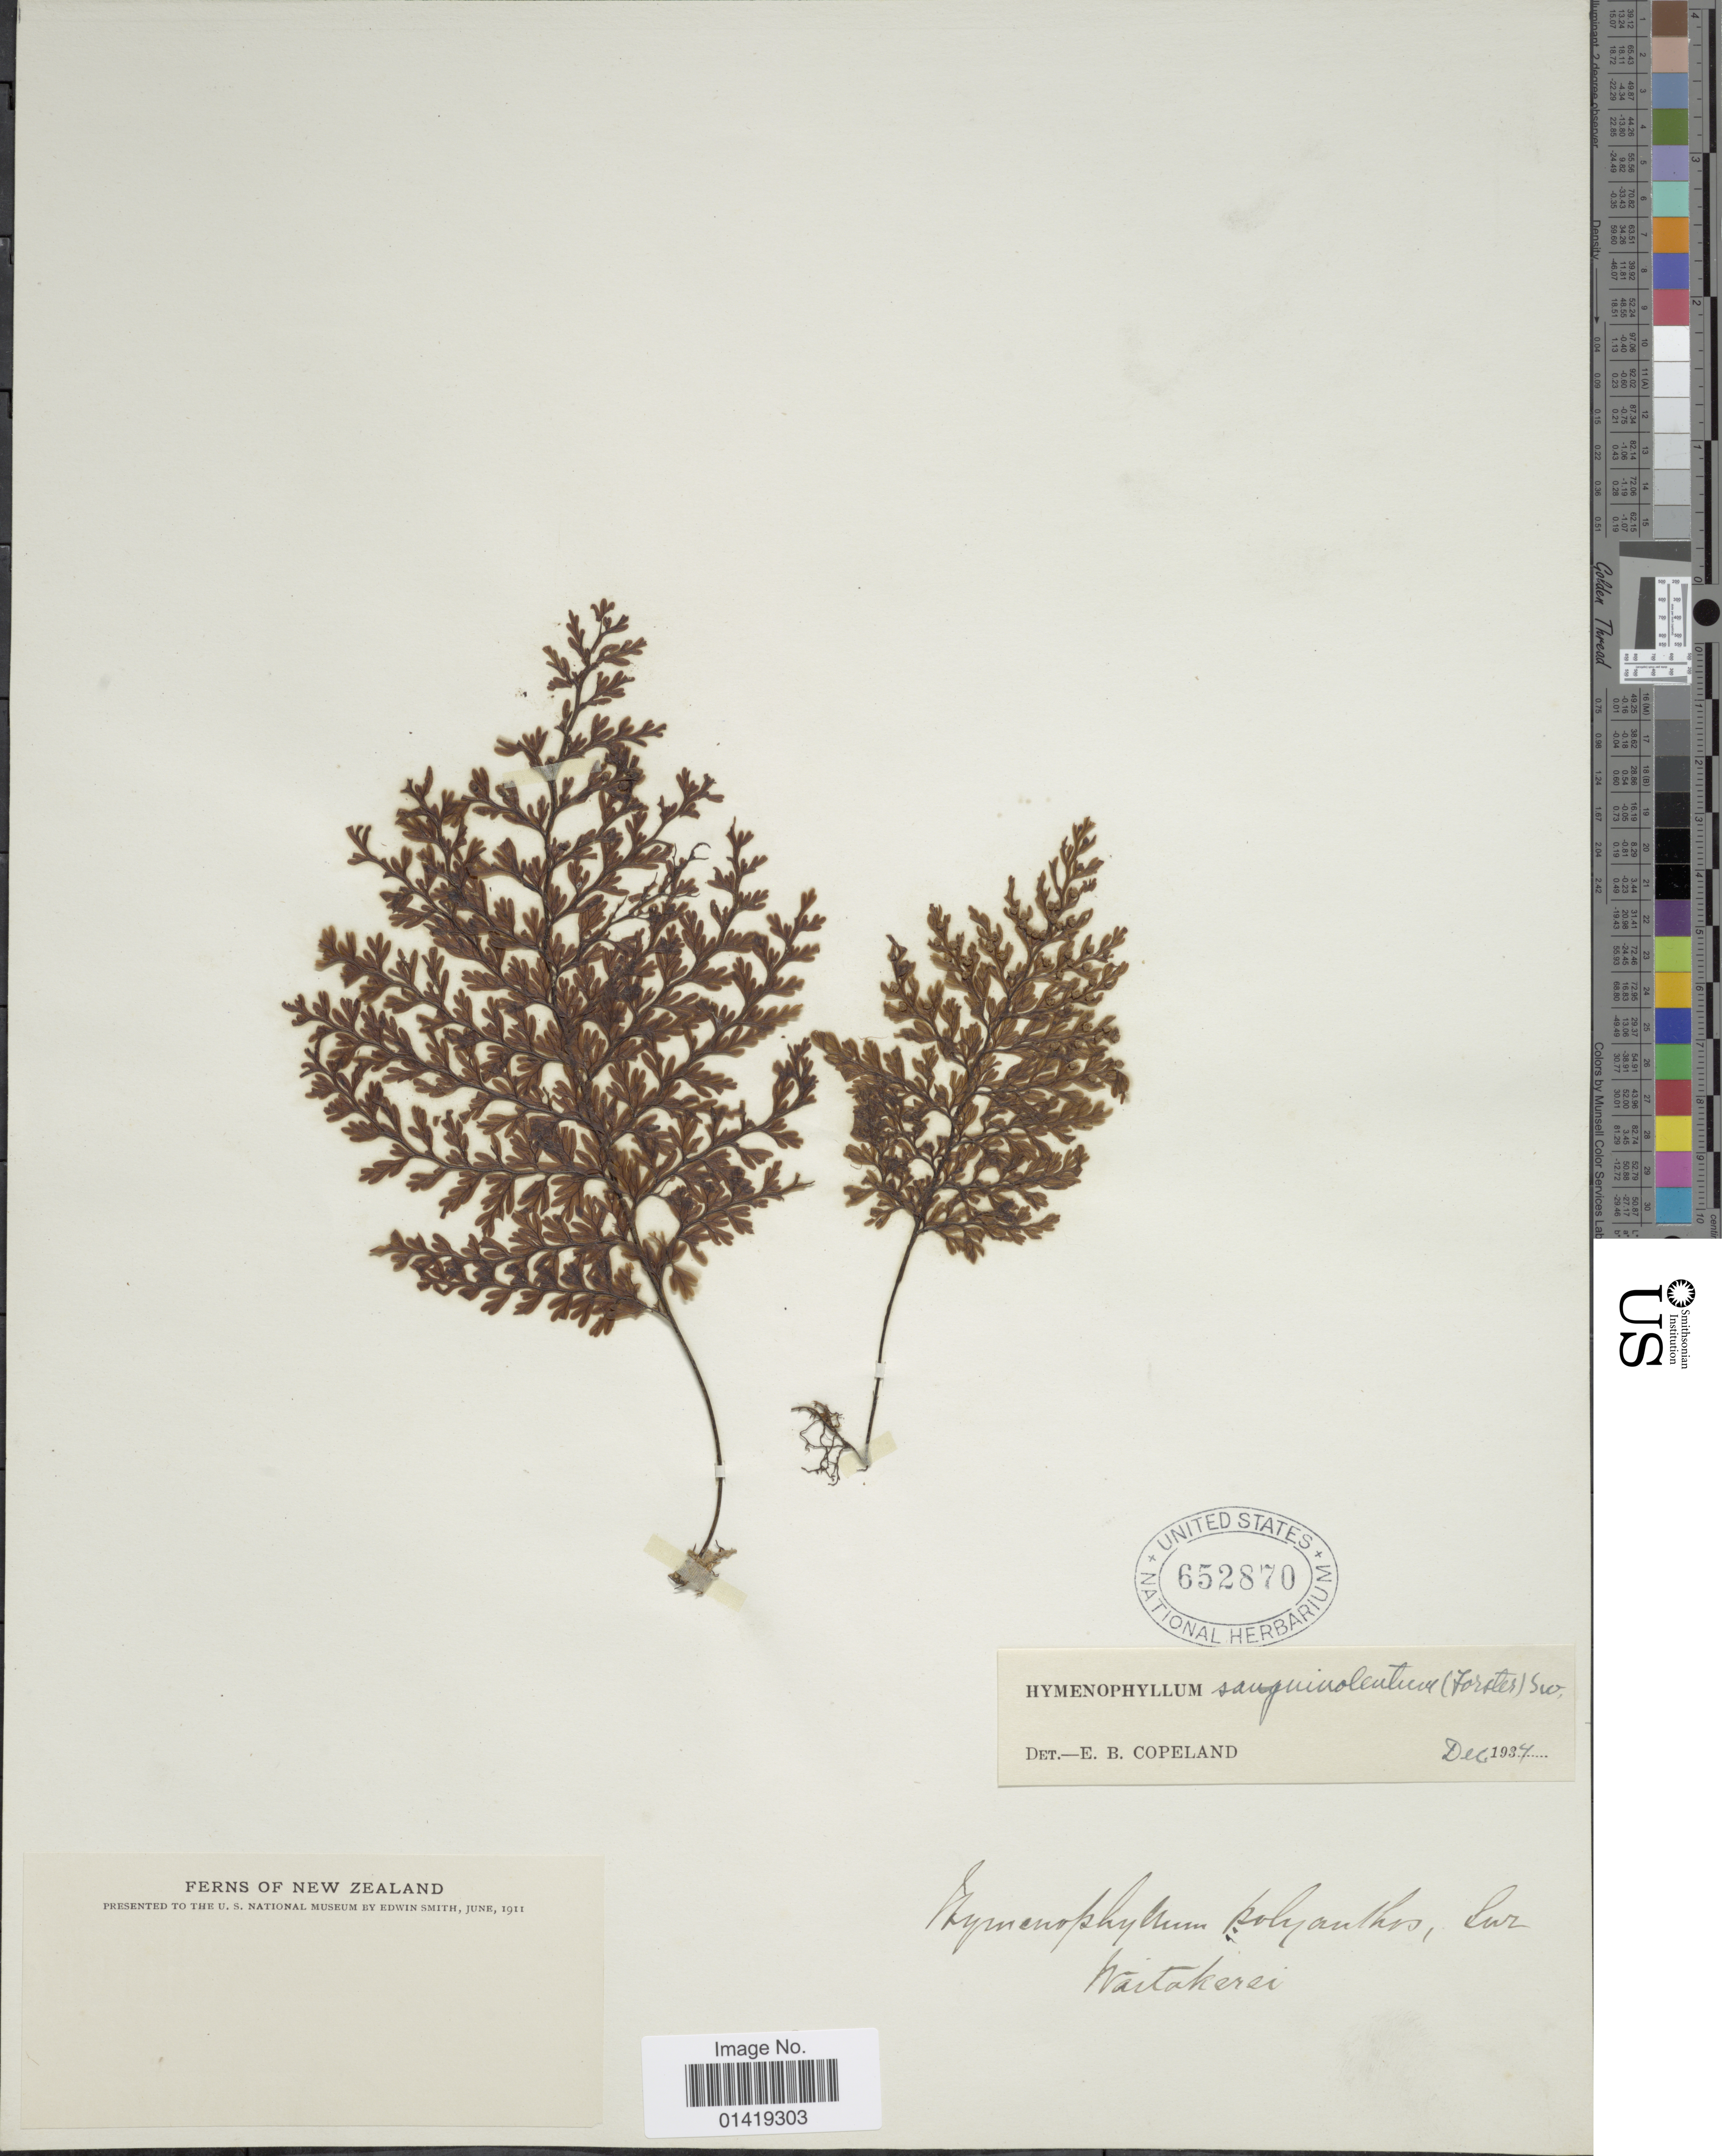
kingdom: Plantae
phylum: Tracheophyta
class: Polypodiopsida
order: Hymenophyllales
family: Hymenophyllaceae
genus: Hymenophyllum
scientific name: Hymenophyllum sanguinolentum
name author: (G. Forst.) Sw.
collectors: E. B. Smith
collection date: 1911-06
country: New Zealand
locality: Waitakerei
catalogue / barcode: US 652870